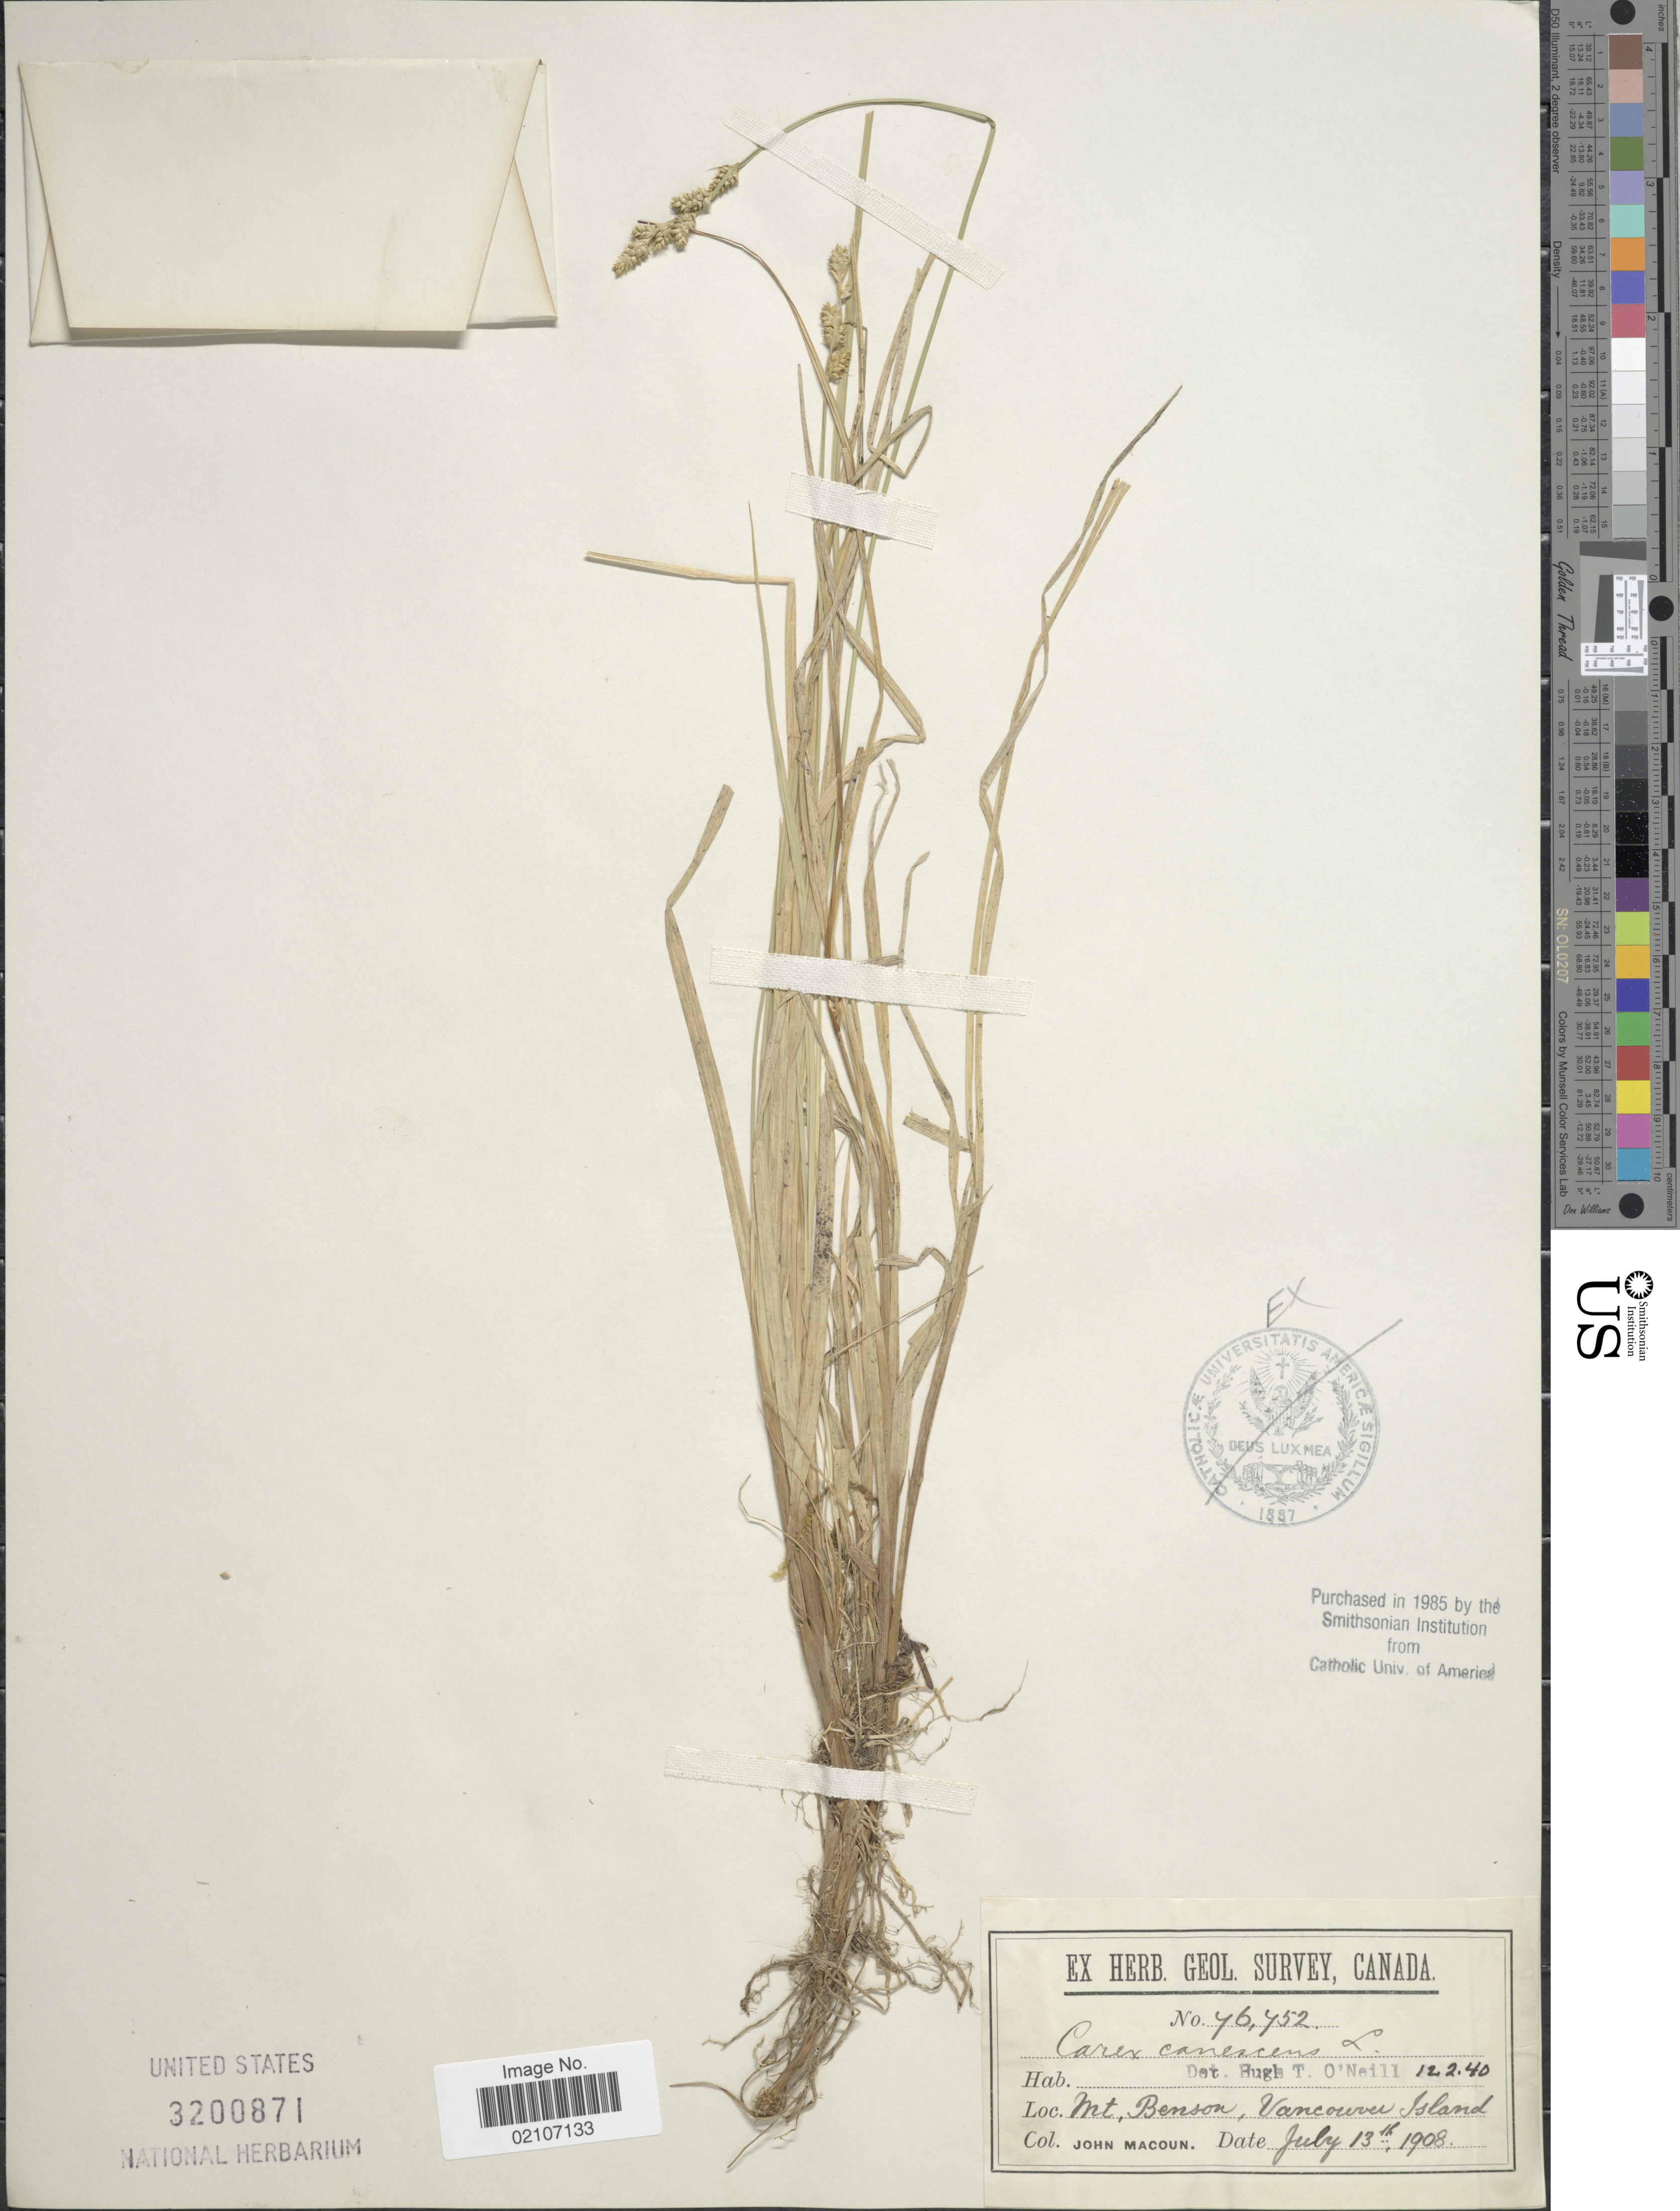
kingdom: Plantae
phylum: Tracheophyta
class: Liliopsida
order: Poales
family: Cyperaceae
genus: Carex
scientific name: Carex canescens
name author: L.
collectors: J. Macoun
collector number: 46452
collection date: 1908-07-13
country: Canada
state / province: British Columbia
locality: Mt. Benson, Vancouver island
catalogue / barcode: US 3200871